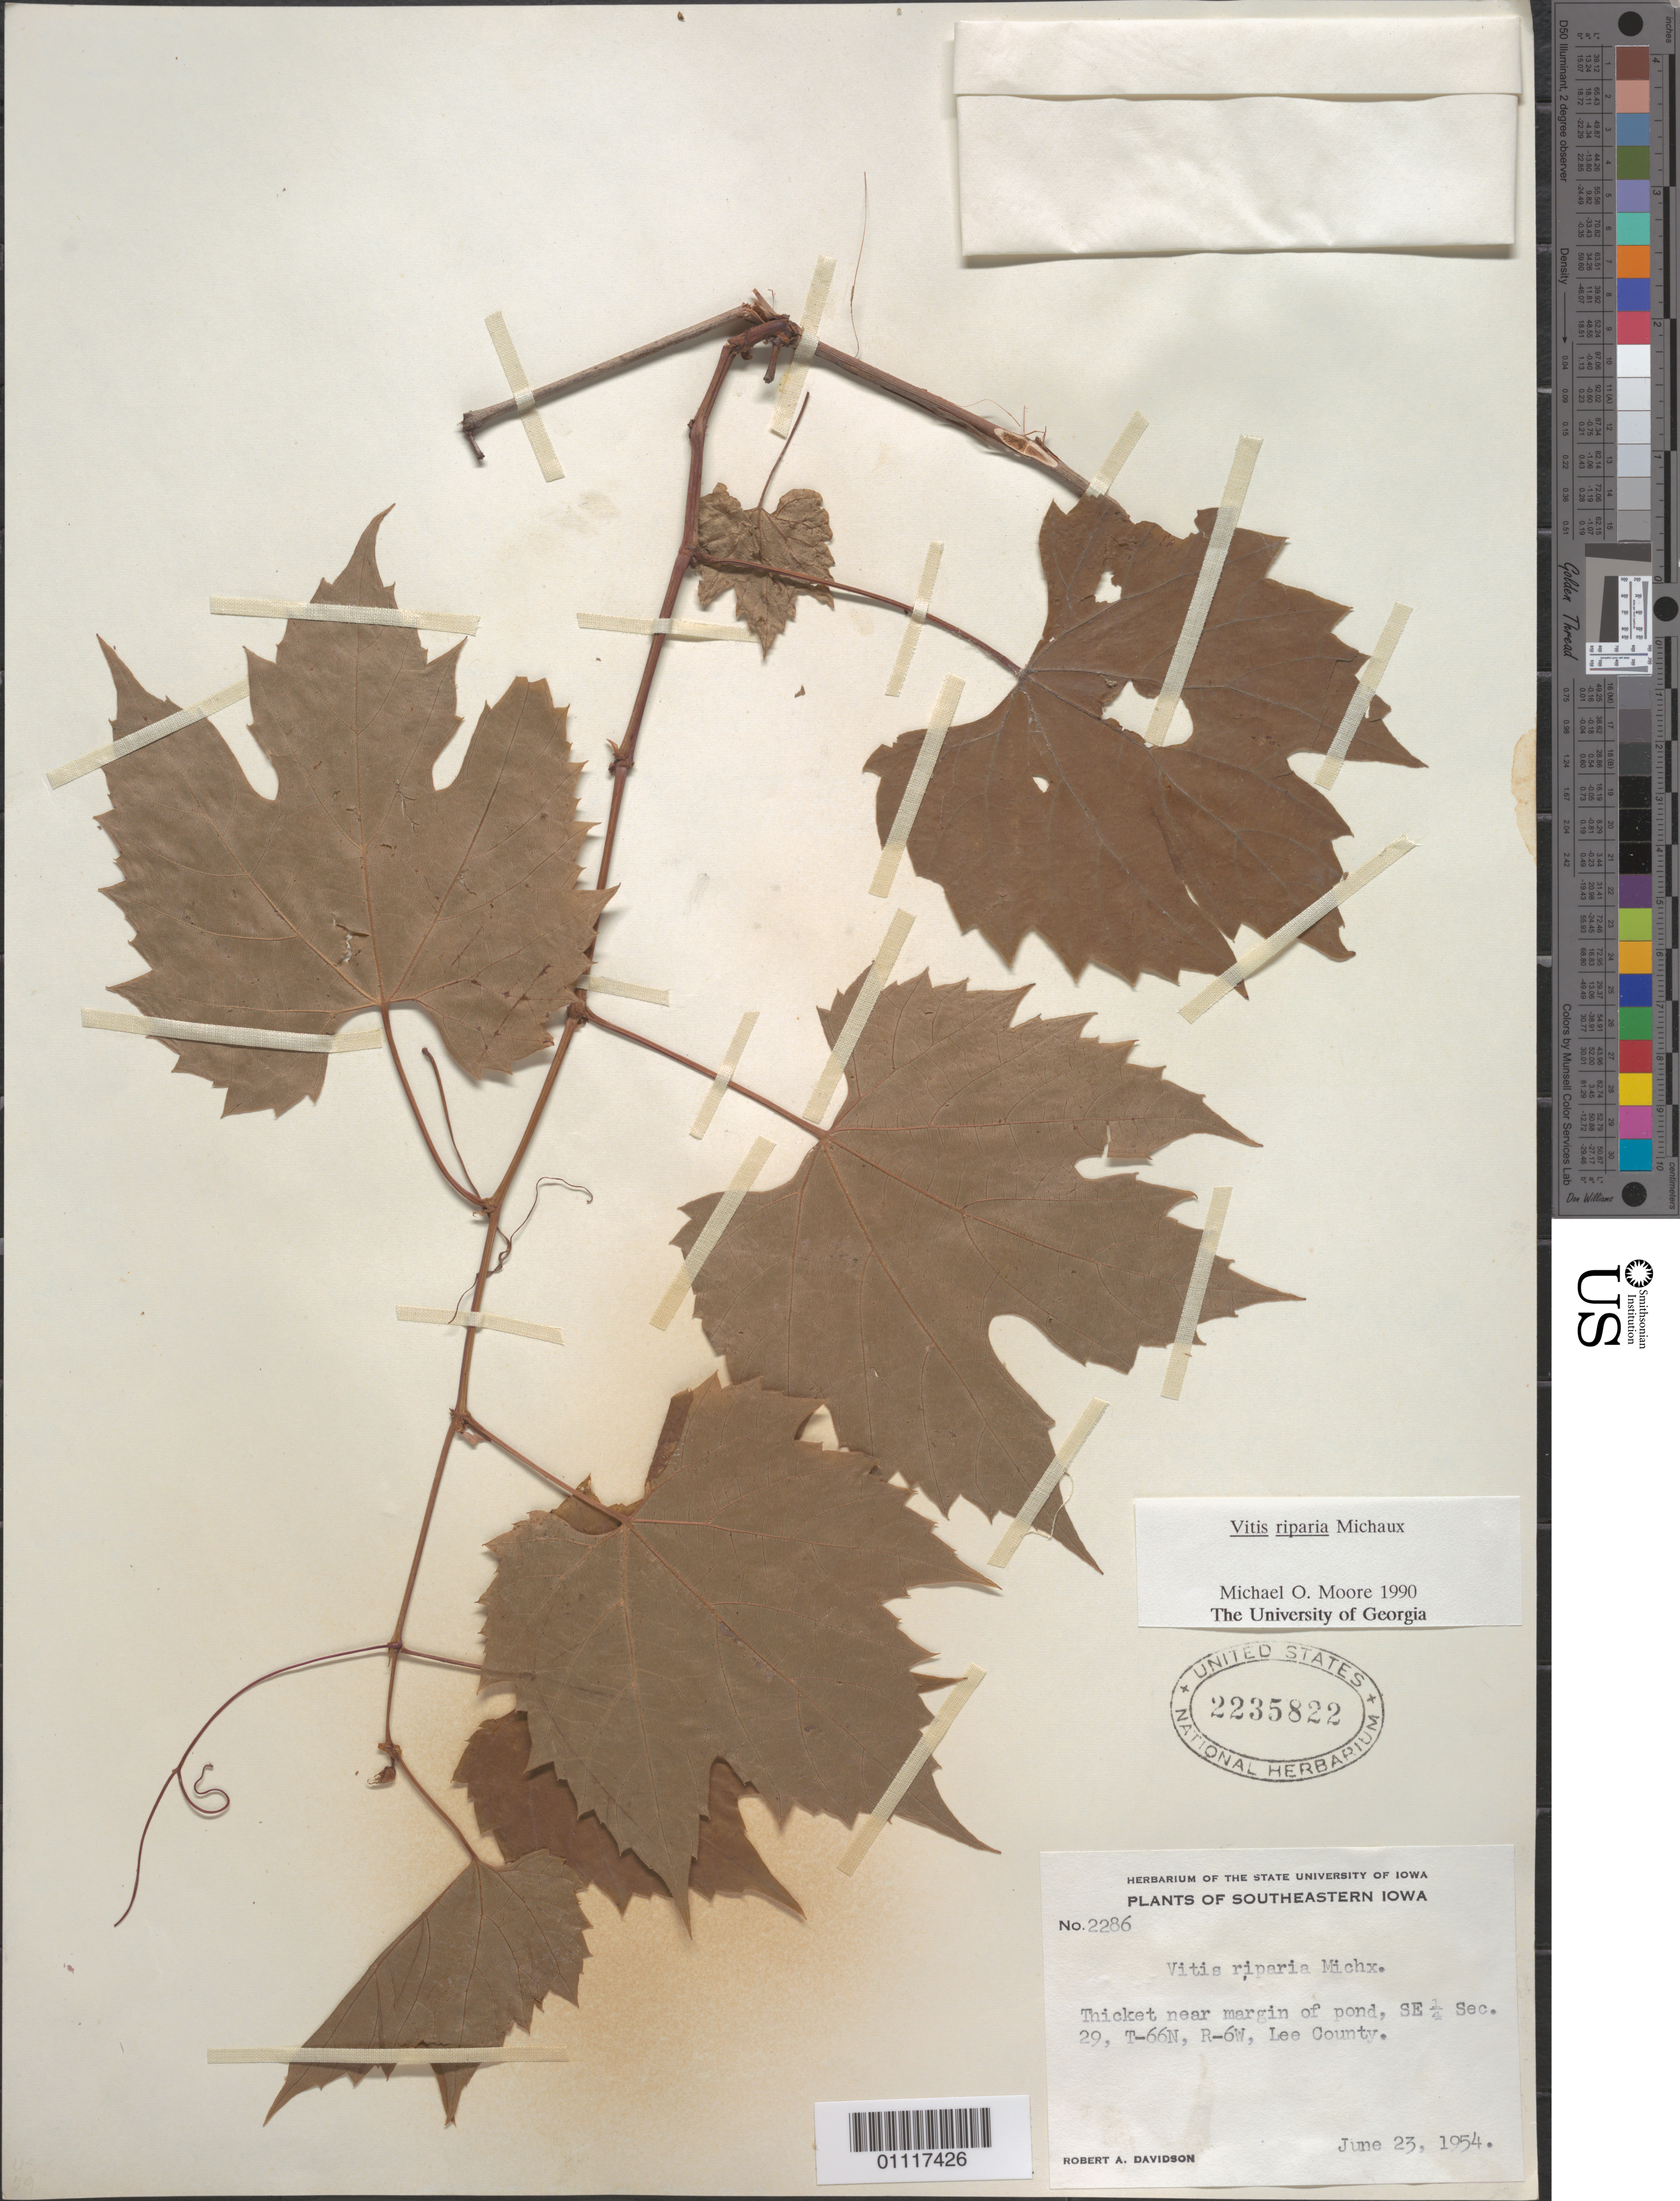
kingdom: Plantae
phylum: Tracheophyta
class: Magnoliopsida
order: Vitales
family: Vitaceae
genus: Vitis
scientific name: Vitis riparia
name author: Michx.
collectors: R. A. Davidson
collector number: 2286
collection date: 1954-06-23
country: United States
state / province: Iowa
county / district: Lee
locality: Thicket near margin of pond, SE 1/2 Sec. 29, T-66N, R-6W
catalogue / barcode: US 2235822